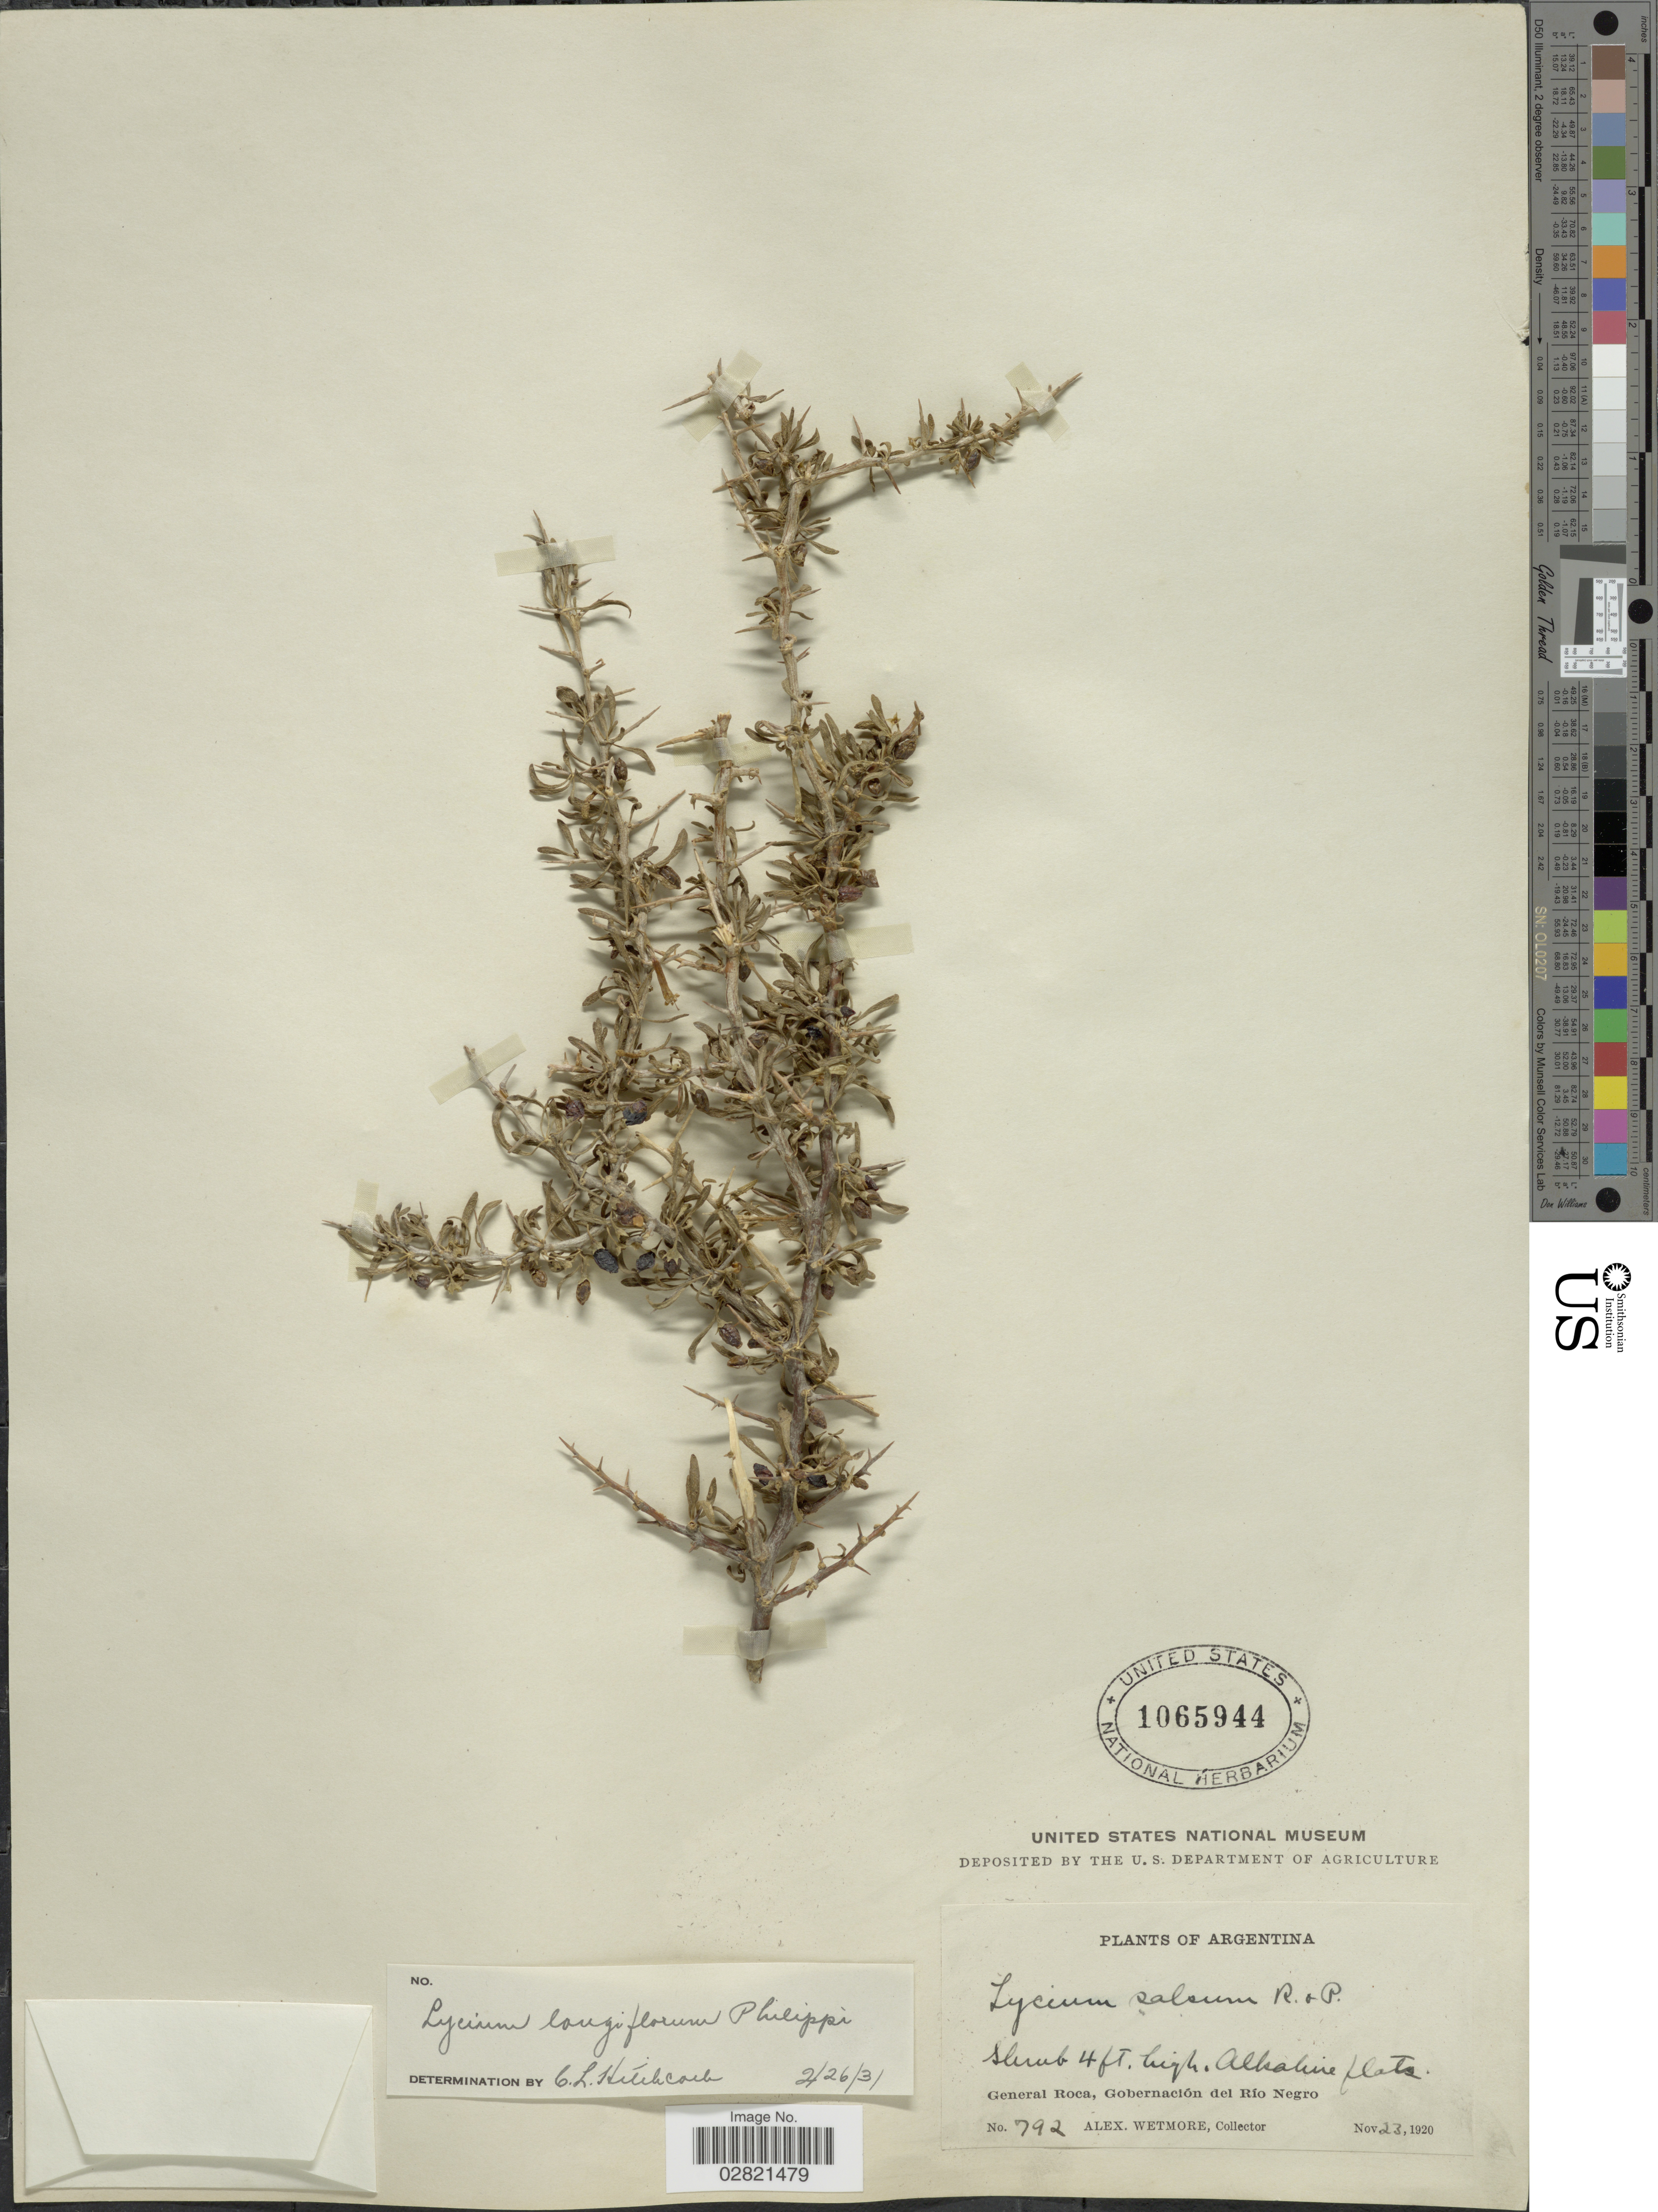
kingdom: Plantae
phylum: Tracheophyta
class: Magnoliopsida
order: Solanales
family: Solanaceae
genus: Lycium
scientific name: Lycium gilliesianum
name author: Miers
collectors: A. Wetmore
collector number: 792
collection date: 1920-11-23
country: Argentina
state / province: Rio Negro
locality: General Roca, Gobernación del Río Negro.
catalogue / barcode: US 1065944